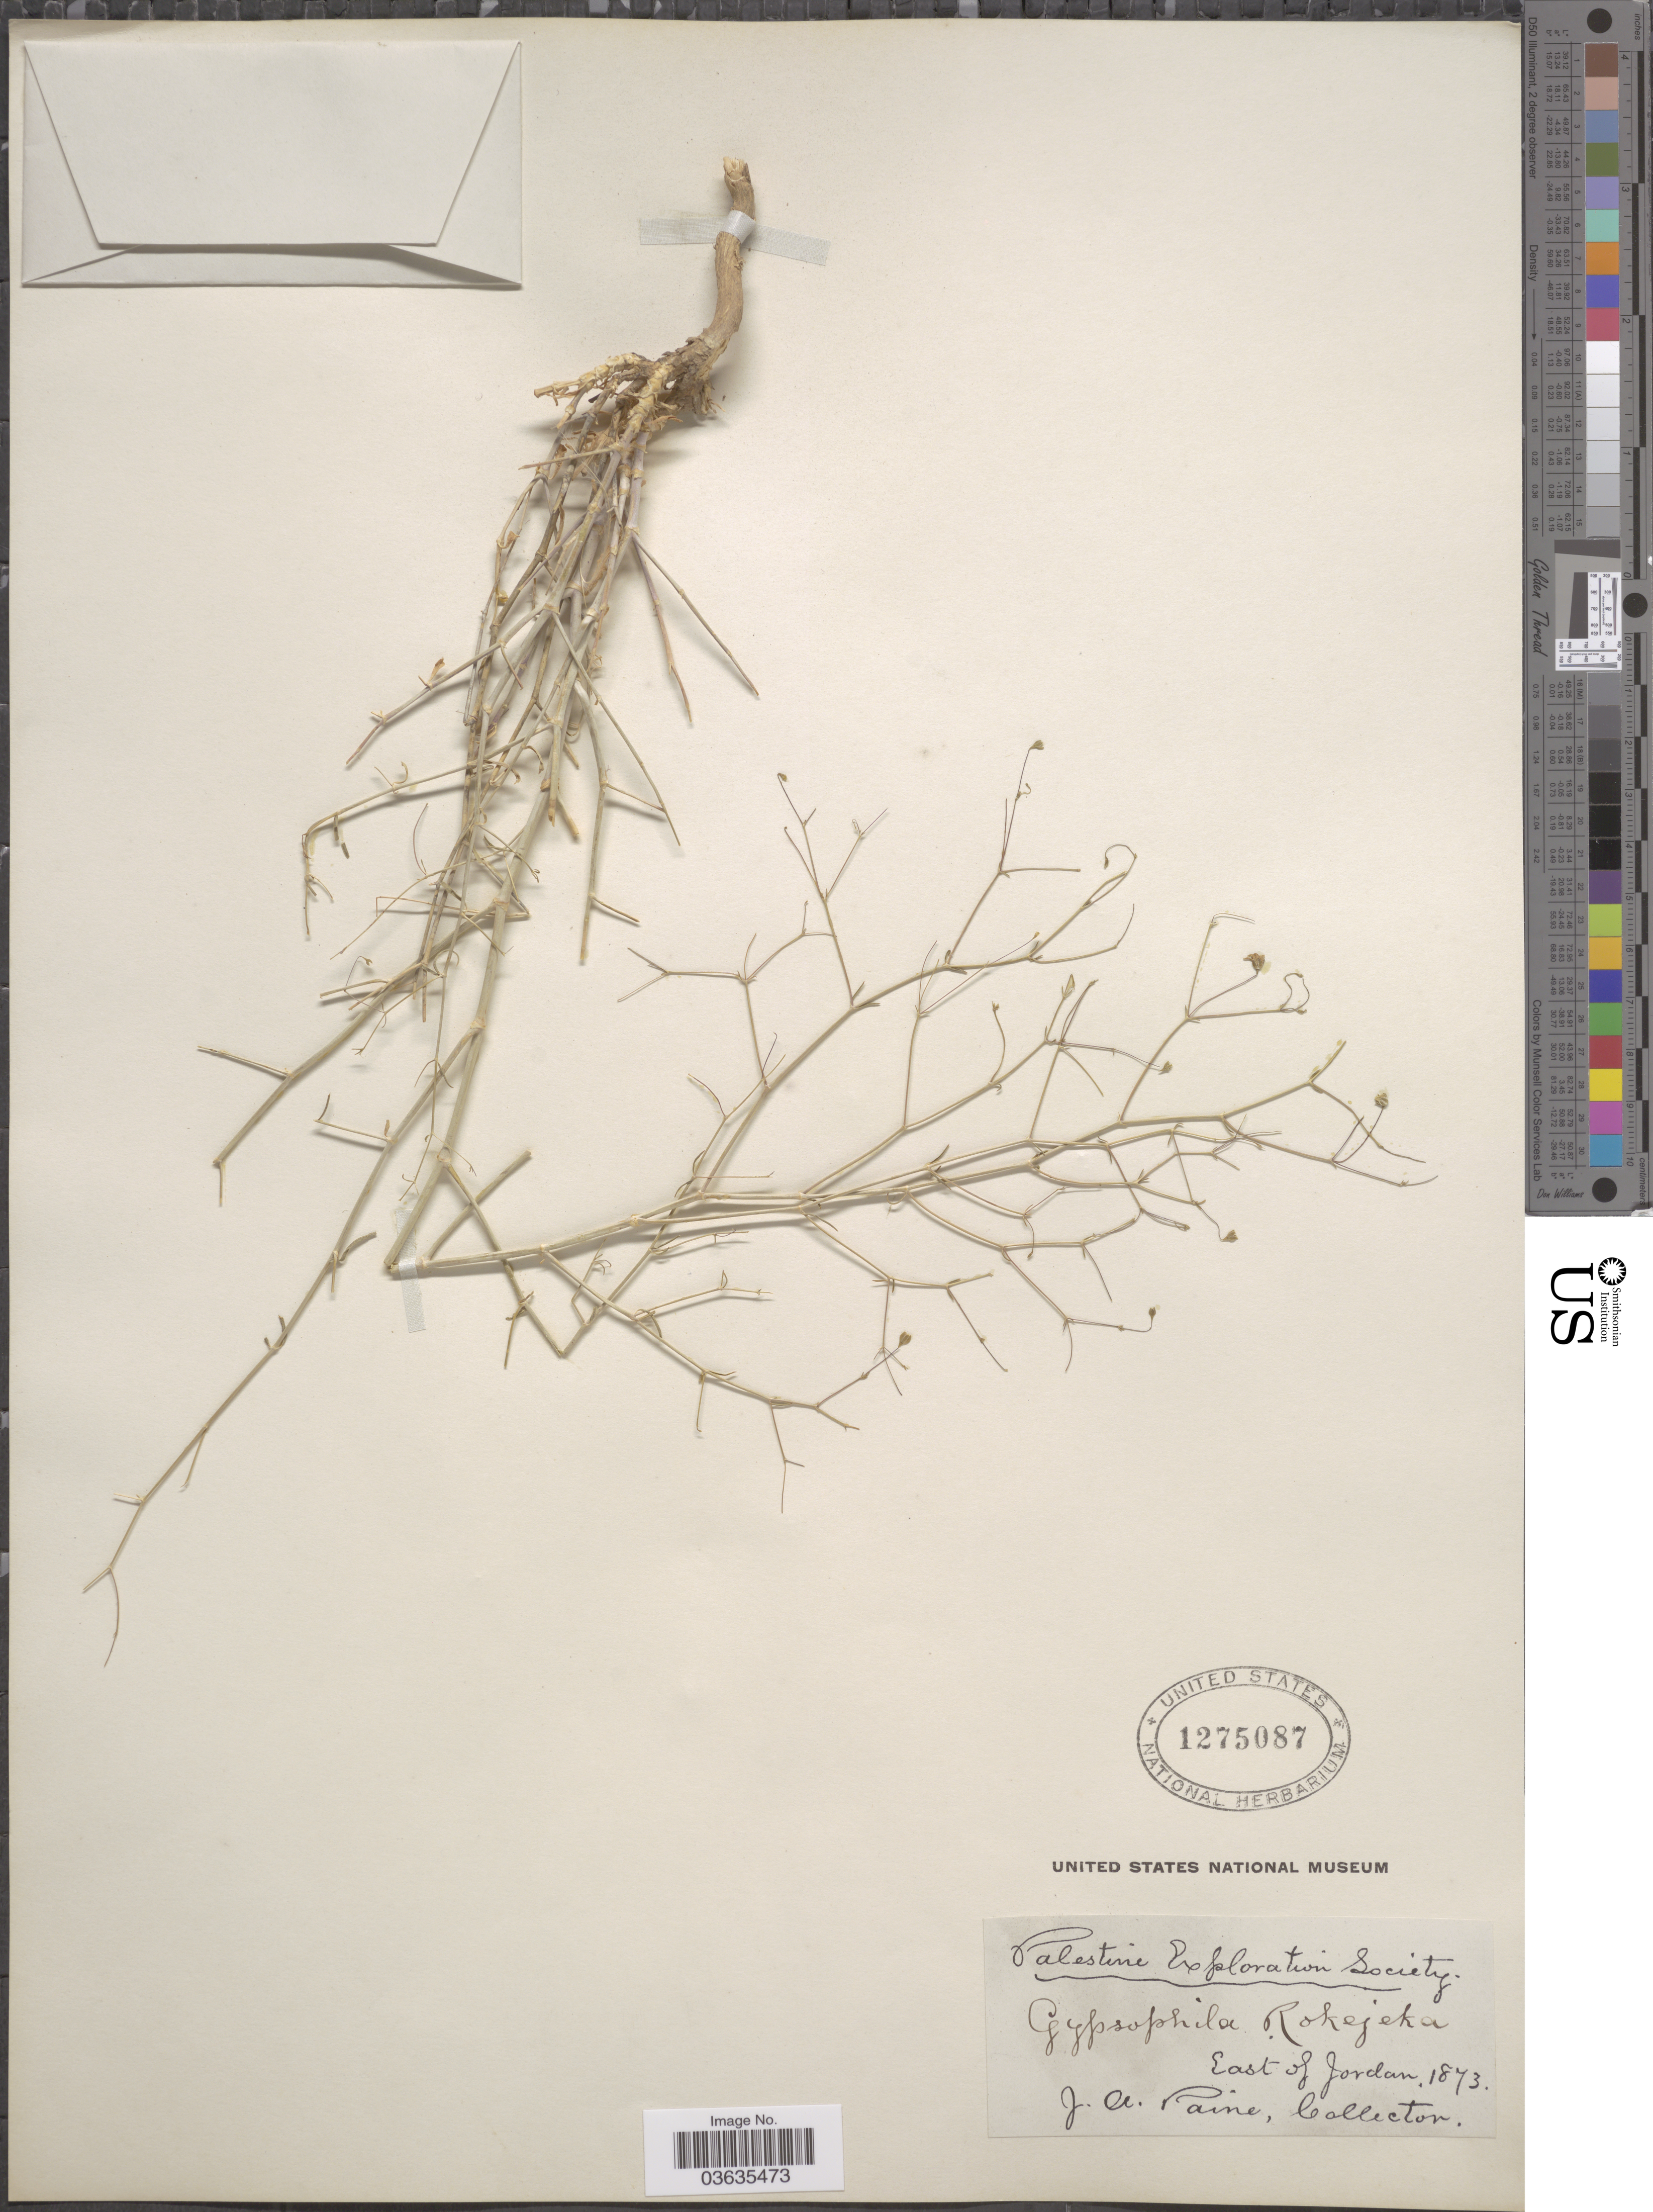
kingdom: Plantae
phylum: Tracheophyta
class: Magnoliopsida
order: Caryophyllales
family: Caryophyllaceae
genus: Gypsophila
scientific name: Gypsophila arabica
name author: Barkoudah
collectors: J. A. Paine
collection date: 1873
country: Jordan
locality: East of Jordan.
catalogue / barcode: US 1275087